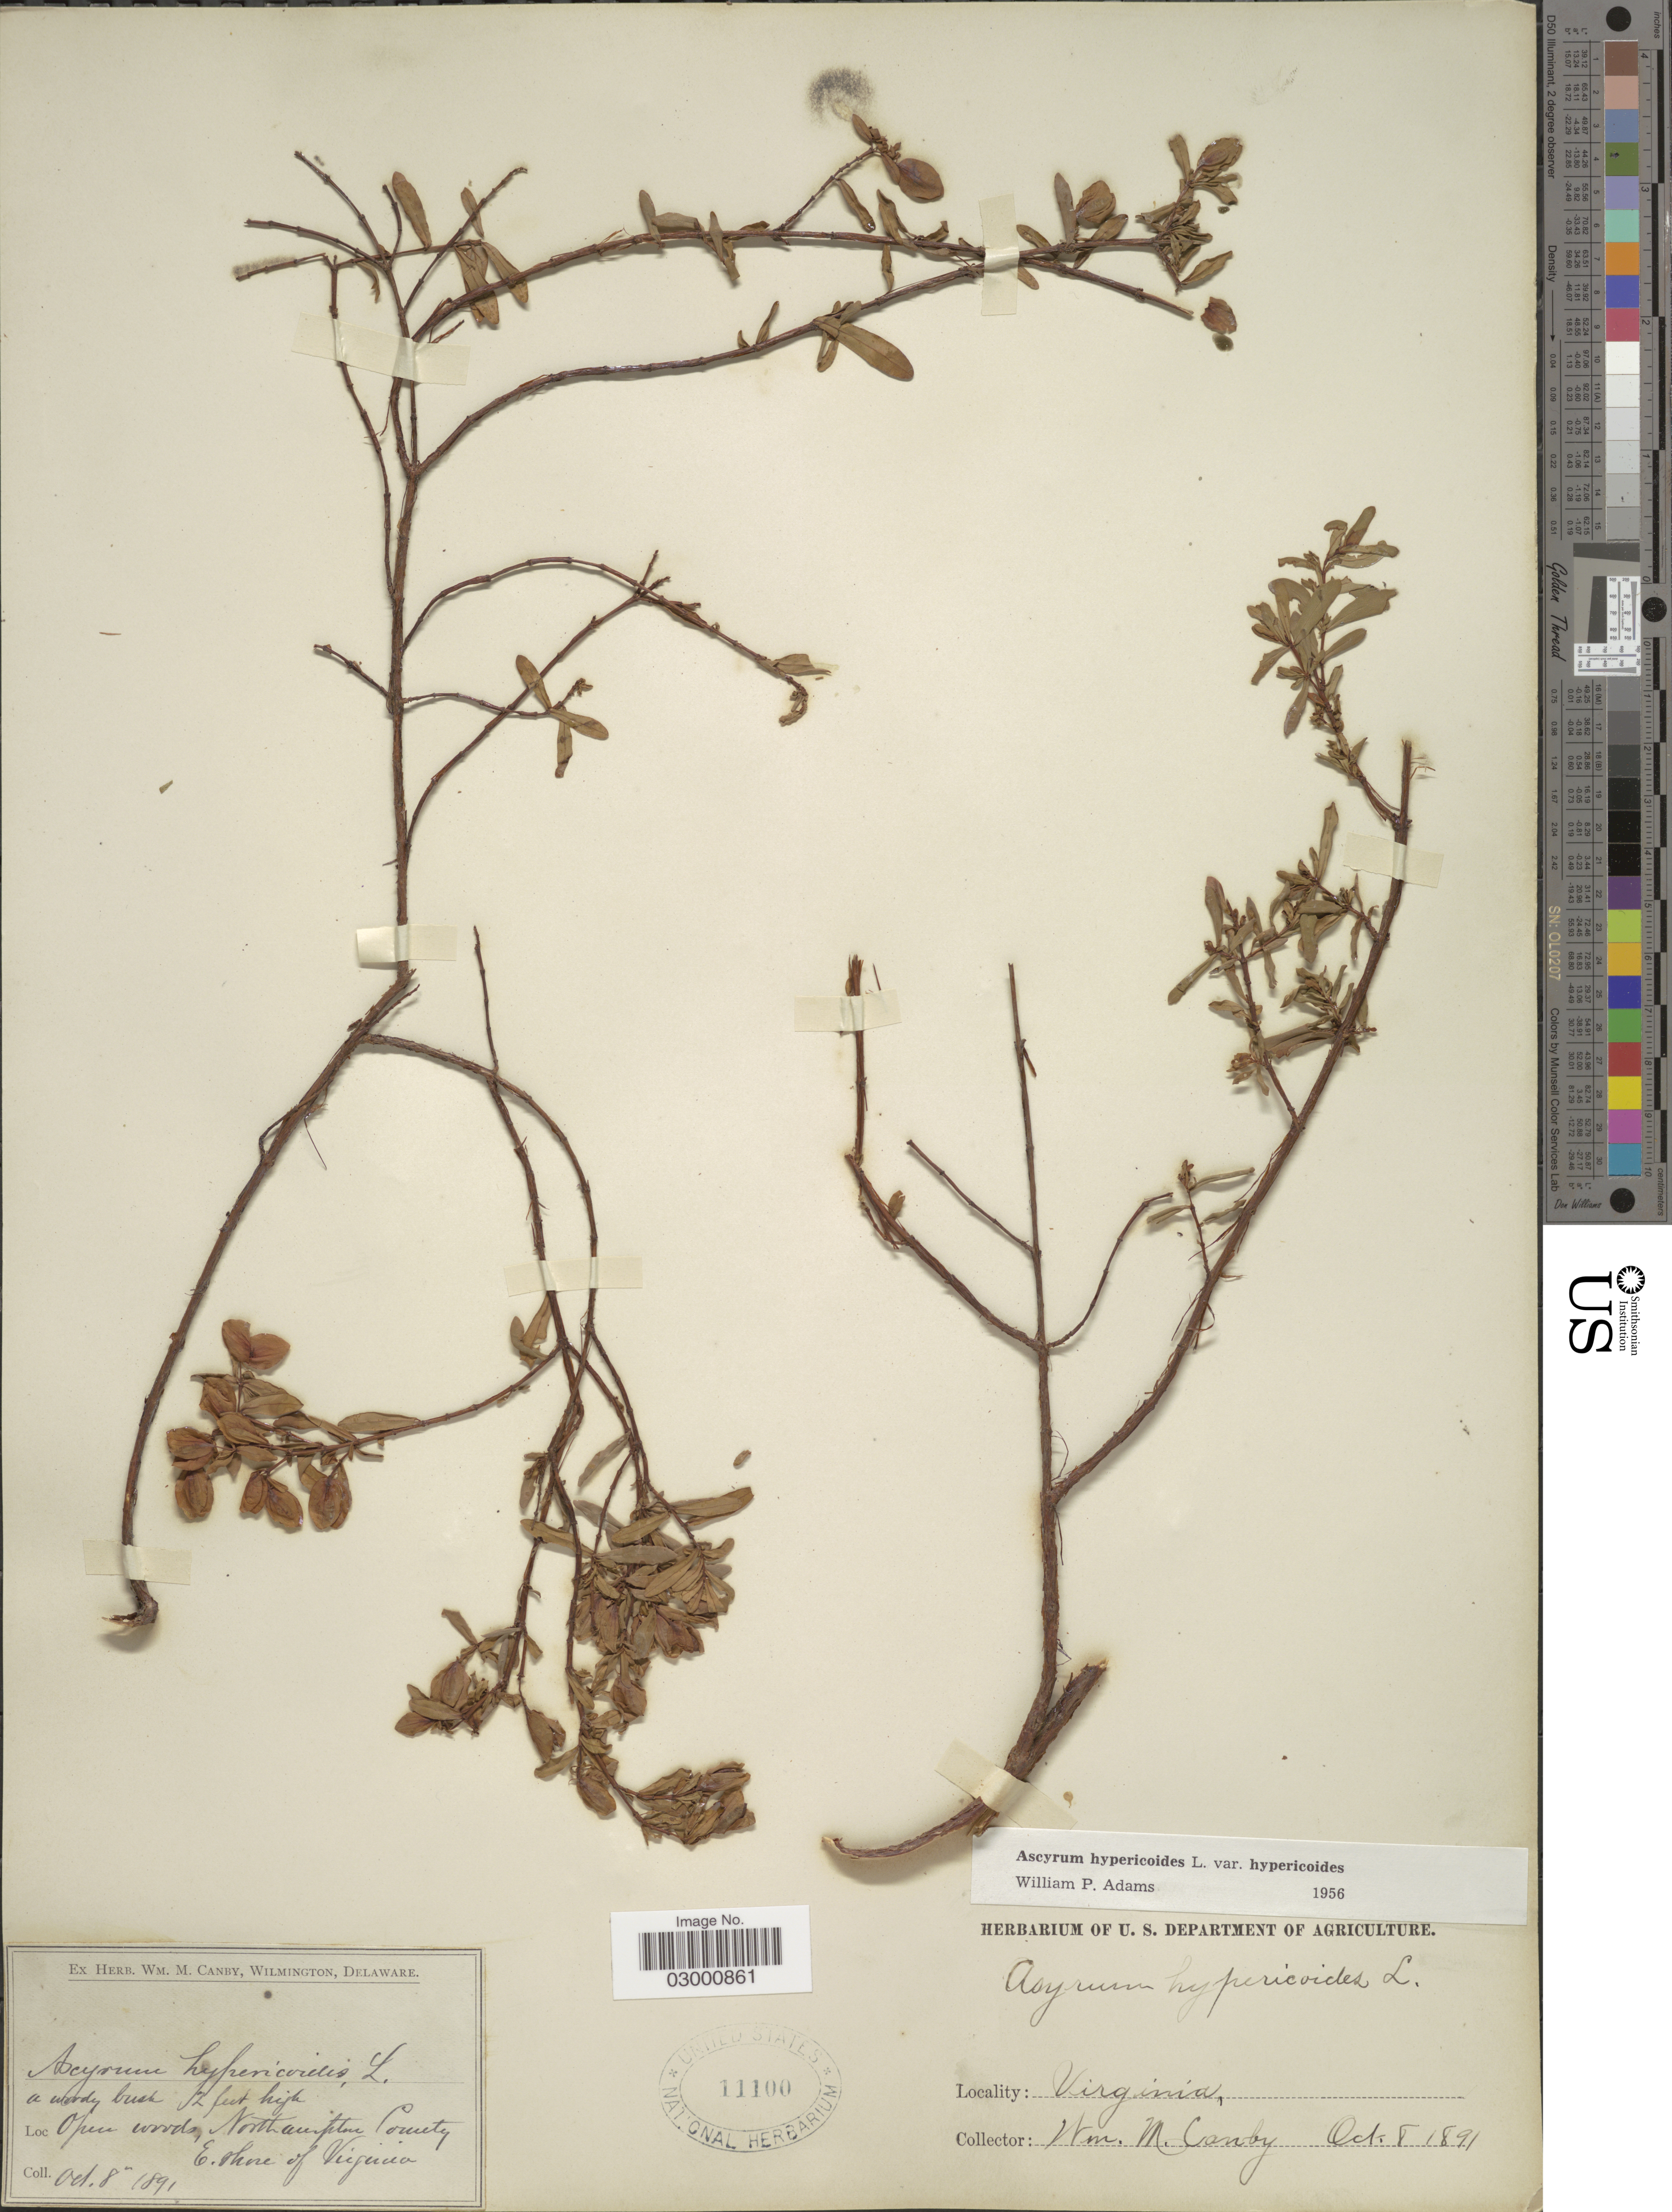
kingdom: Plantae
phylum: Tracheophyta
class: Magnoliopsida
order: Malpighiales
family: Hypericaceae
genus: Hypericum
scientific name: Hypericum hypericoides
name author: (L.) Crantz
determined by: Strong, Mark T., (BOT), Smithsonian Institution - National Museum of Natural History (UNITED STATES)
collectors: W. M. Canby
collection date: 1891-10-08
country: United States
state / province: Virginia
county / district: Northampton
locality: Open woods, Northampton County. E. shore of Virginia.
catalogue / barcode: US 11100